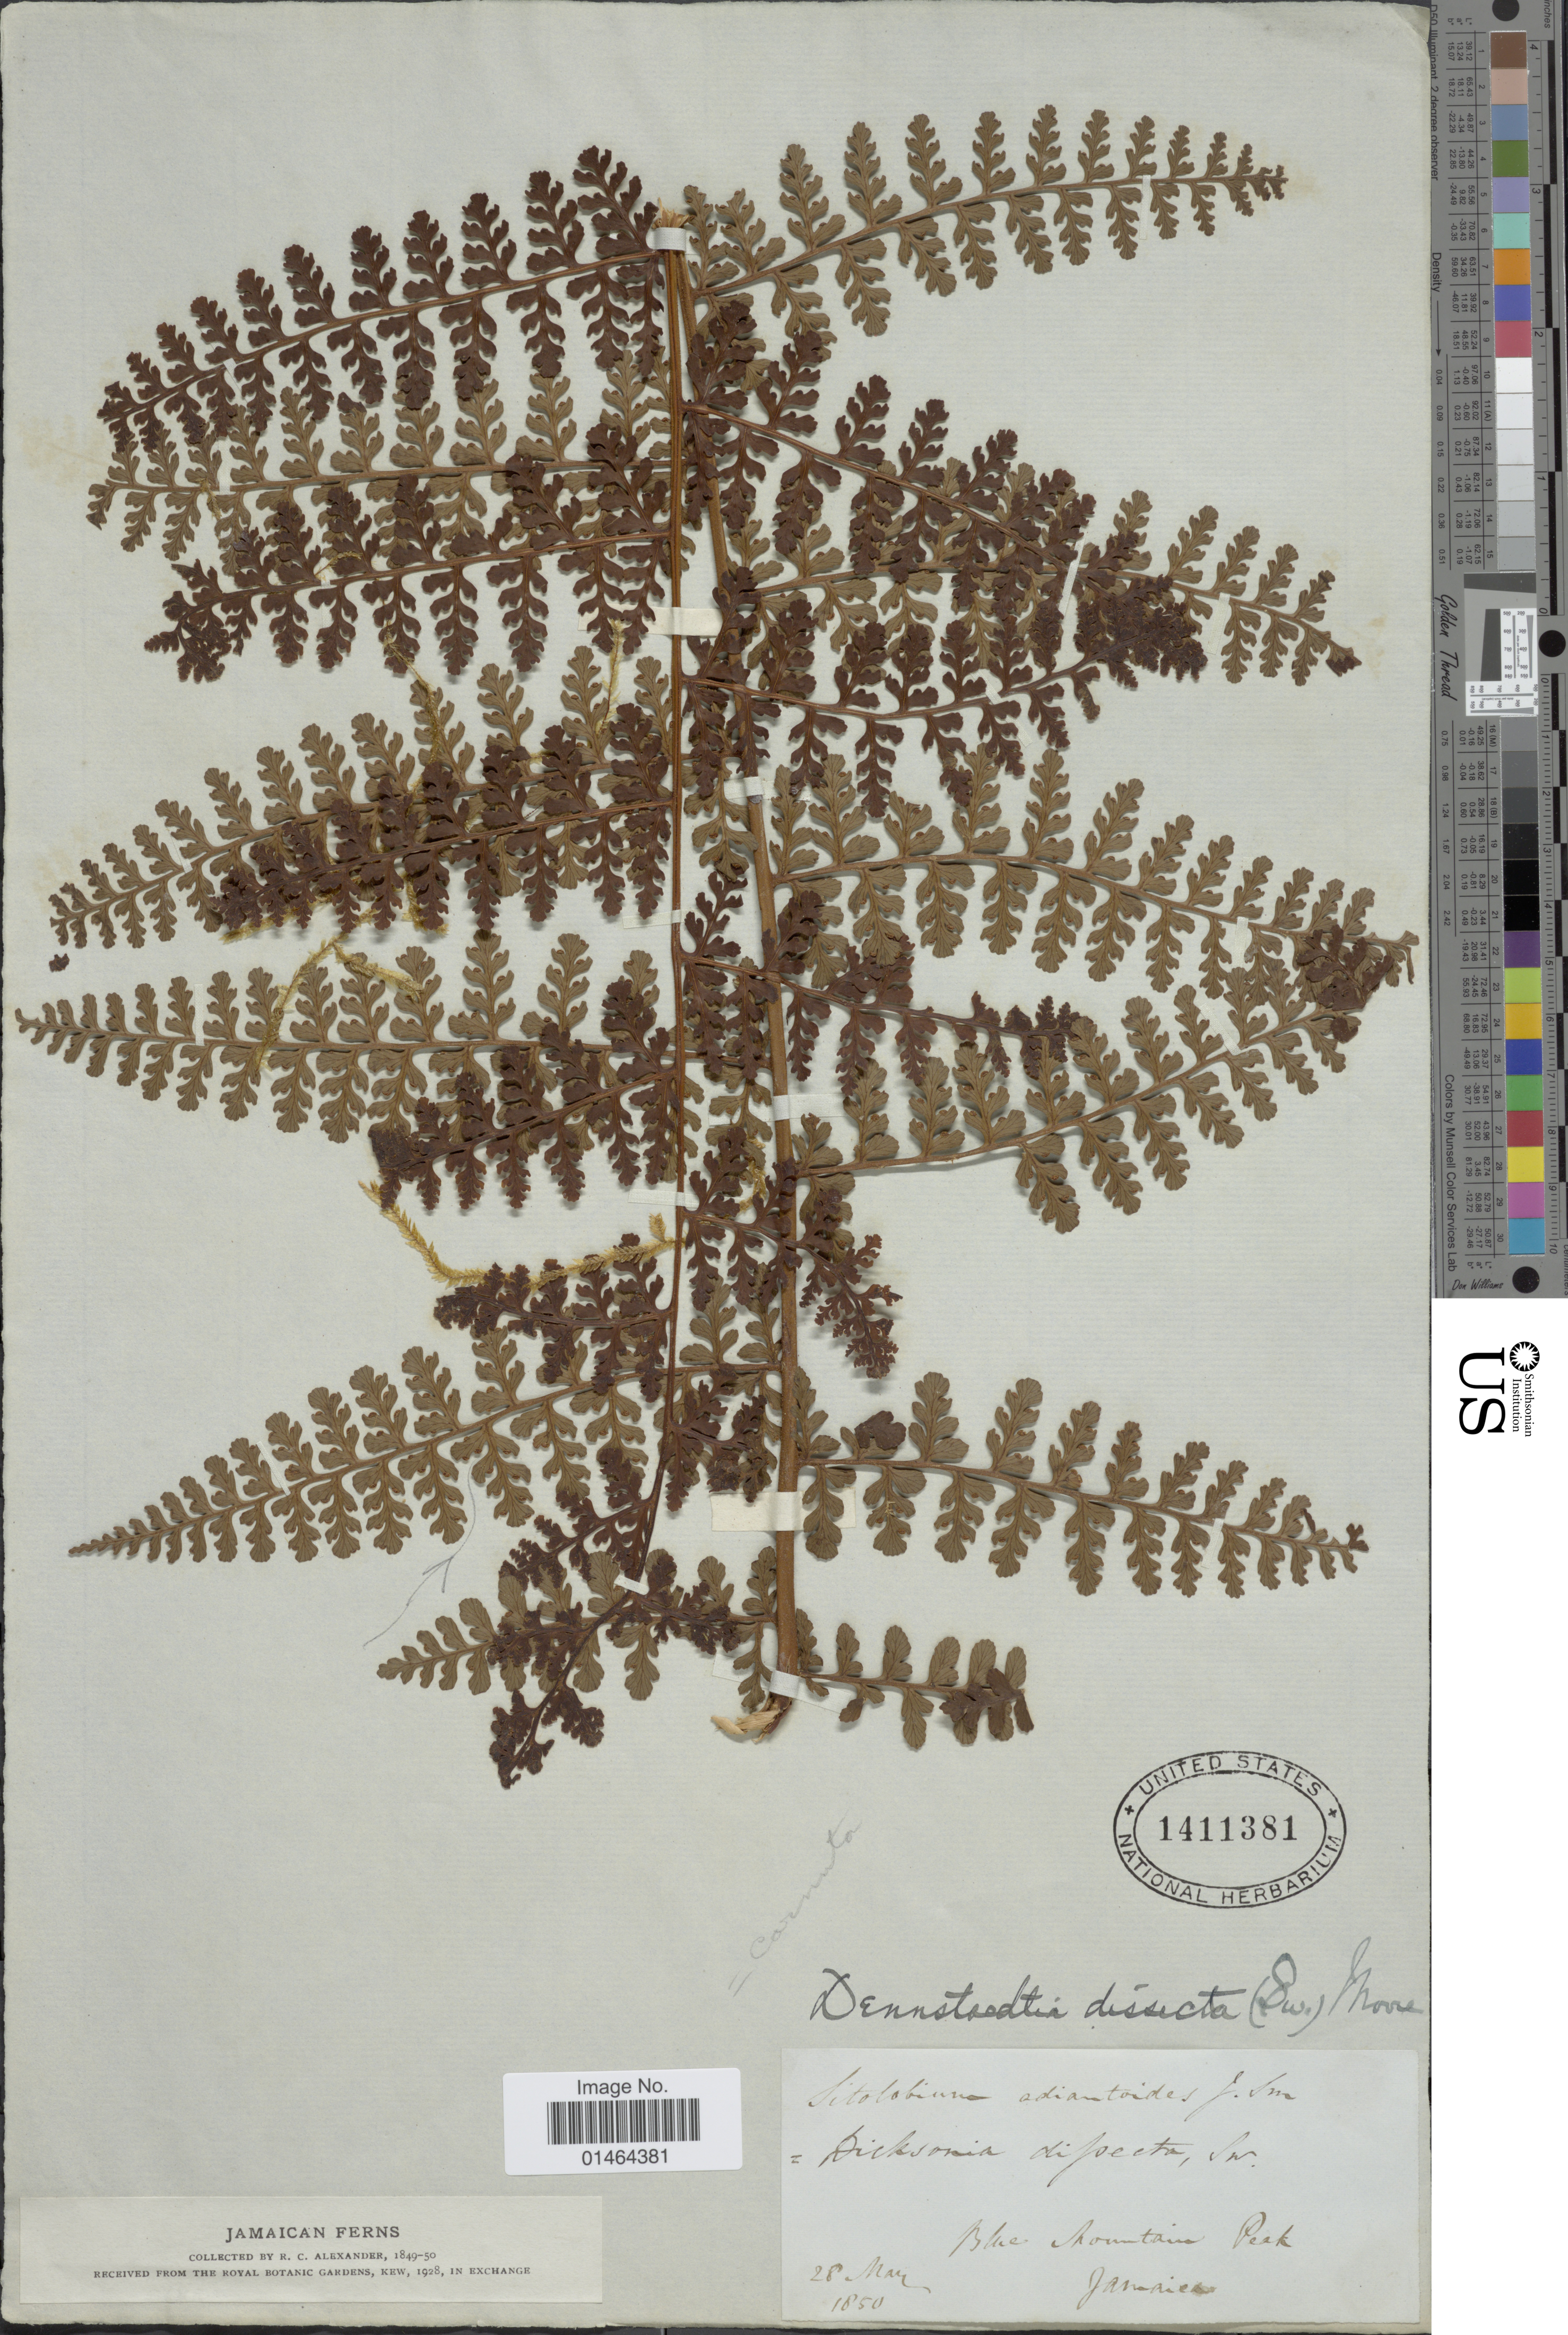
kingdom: Plantae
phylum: Tracheophyta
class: Polypodiopsida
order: Polypodiales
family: Dennstaedtiaceae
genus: Dennstaedtia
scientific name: Dennstaedtia cornuta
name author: (Kaulf.) Mett.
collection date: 1850-05-28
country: Jamaica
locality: Blue Mountain Peak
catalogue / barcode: US 1411381